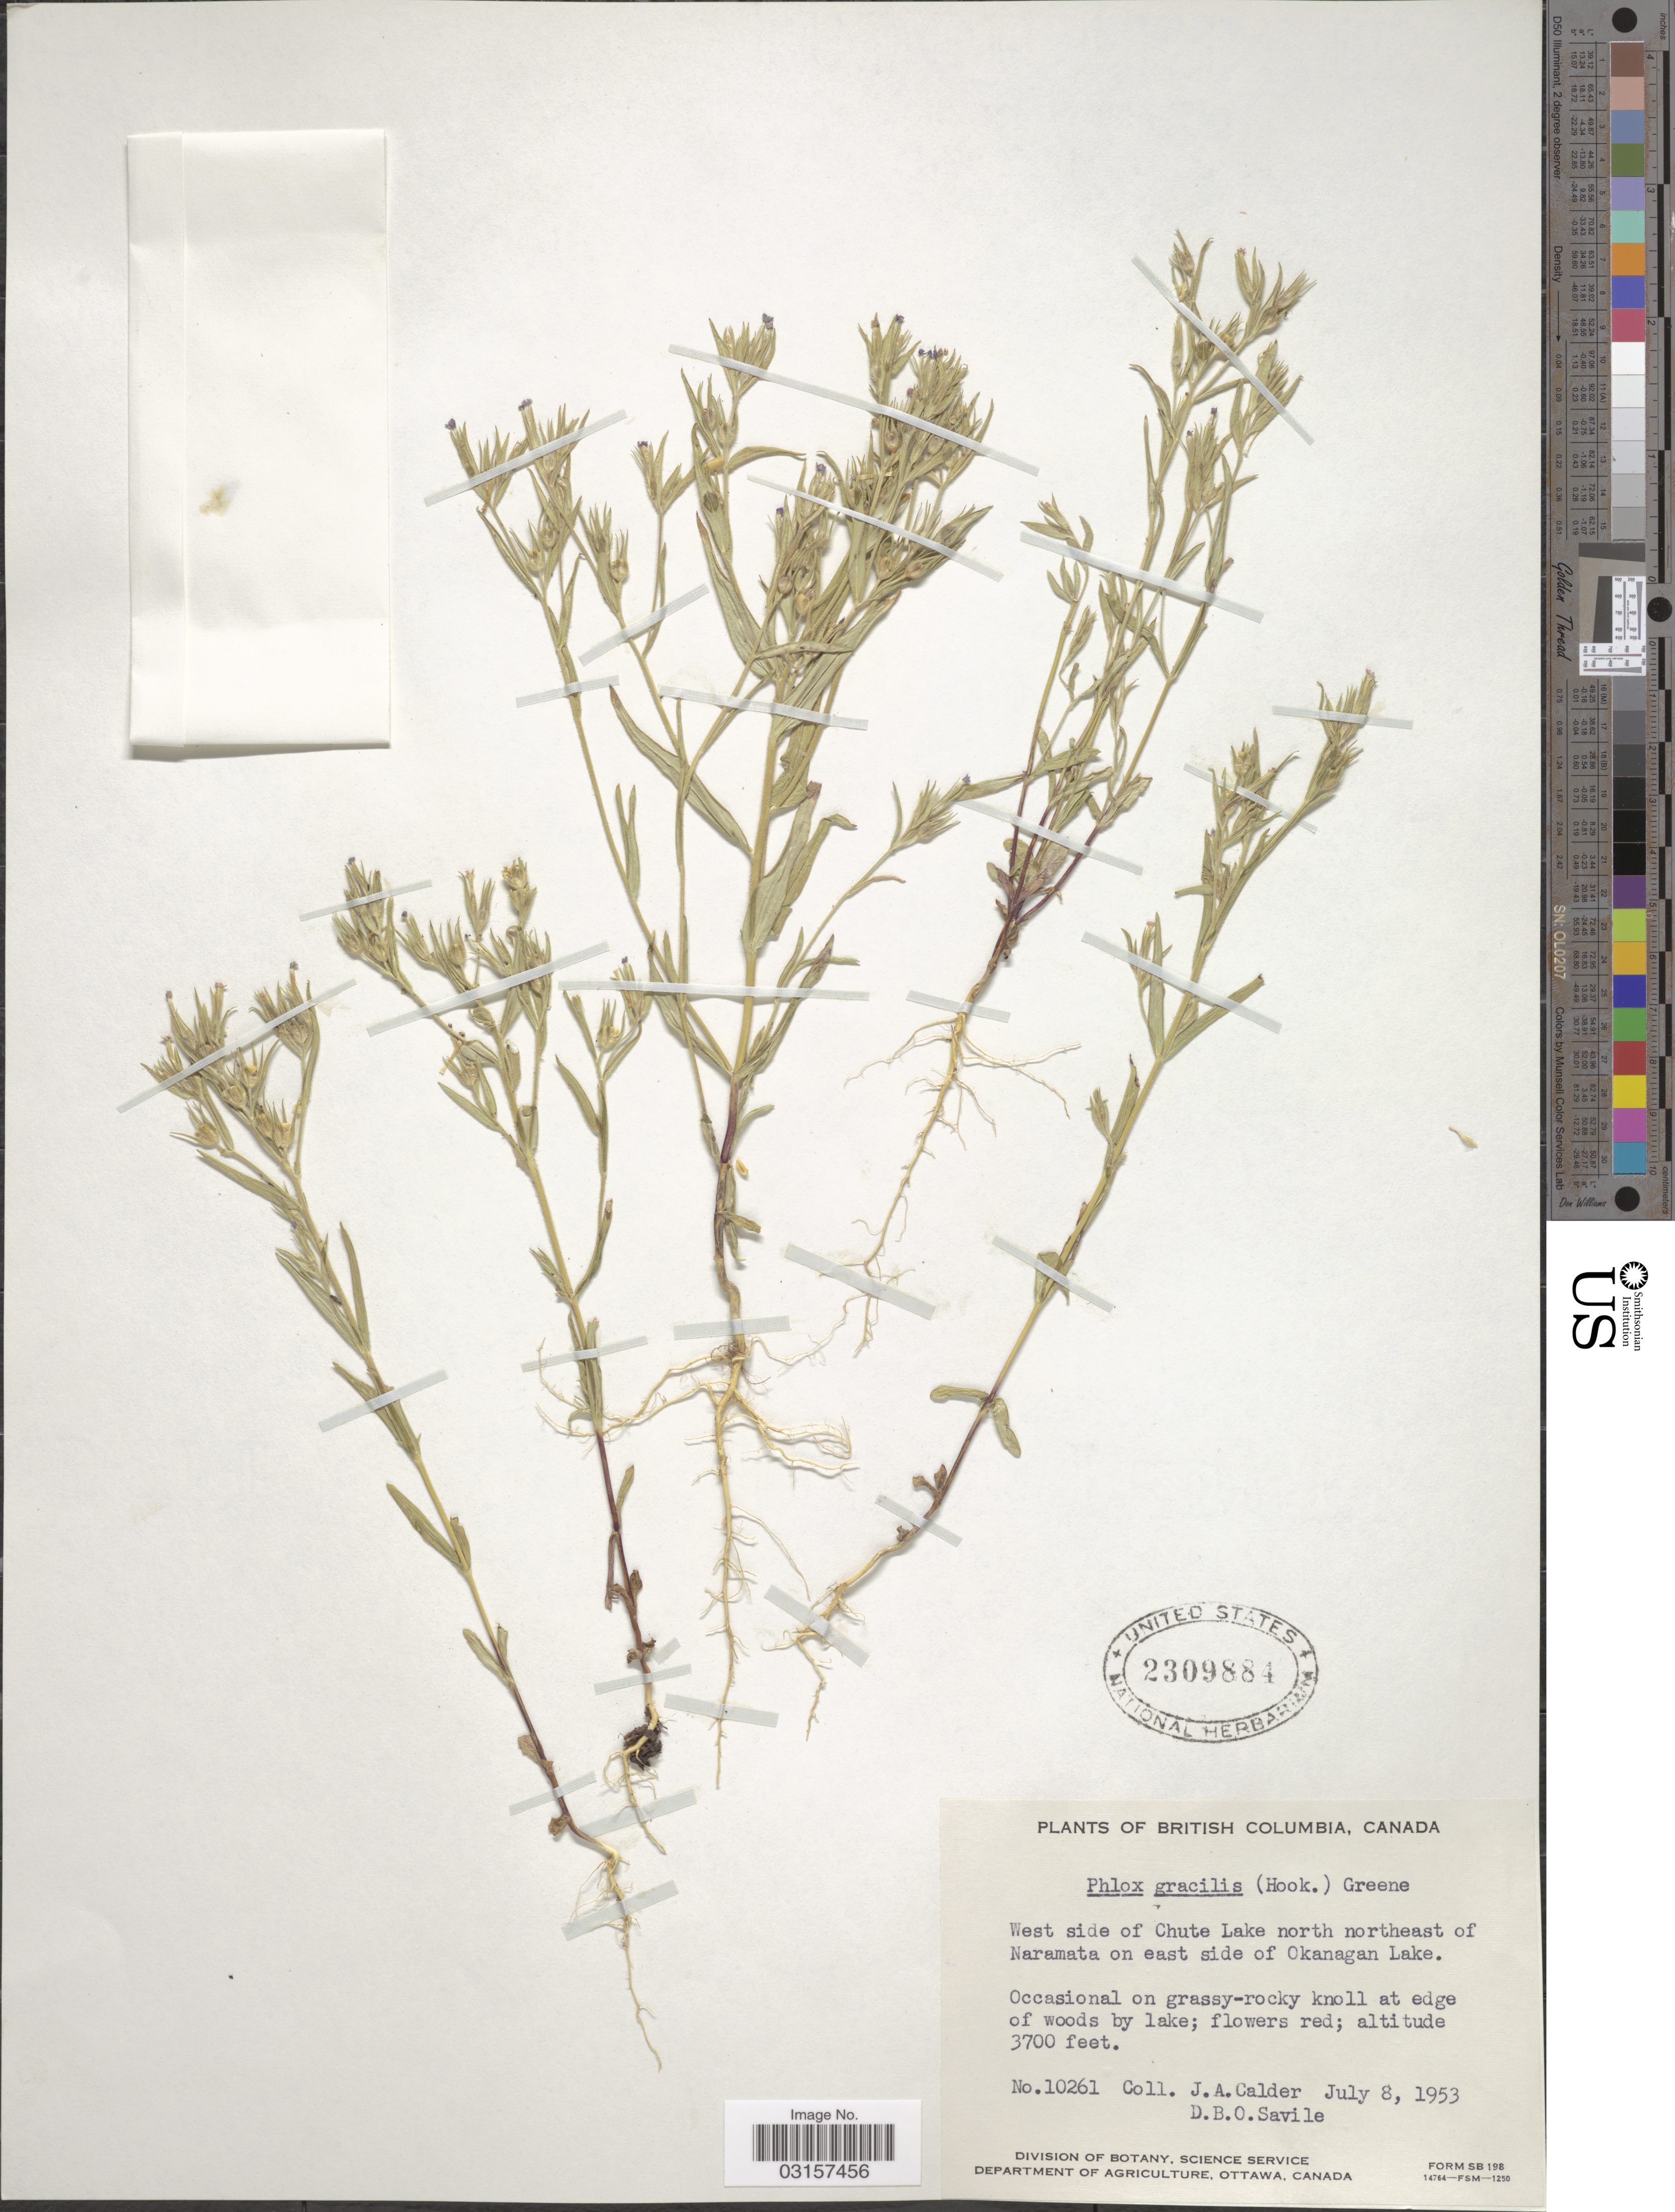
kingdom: Plantae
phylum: Tracheophyta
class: Magnoliopsida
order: Ericales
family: Polemoniaceae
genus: Microsteris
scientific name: Microsteris gracilis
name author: (Hook.) Greene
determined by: (US) Smithsonian Institution - National Museum of Natural History - Department of Botany (UNITED STATES)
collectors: J. A. Calder & D. Savile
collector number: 10261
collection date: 1953-07-08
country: Canada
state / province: British Columbia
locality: West side of Chute Lake north northeast of Naramata on east side of Okanagan Lake.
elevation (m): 1128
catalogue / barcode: US 2309884